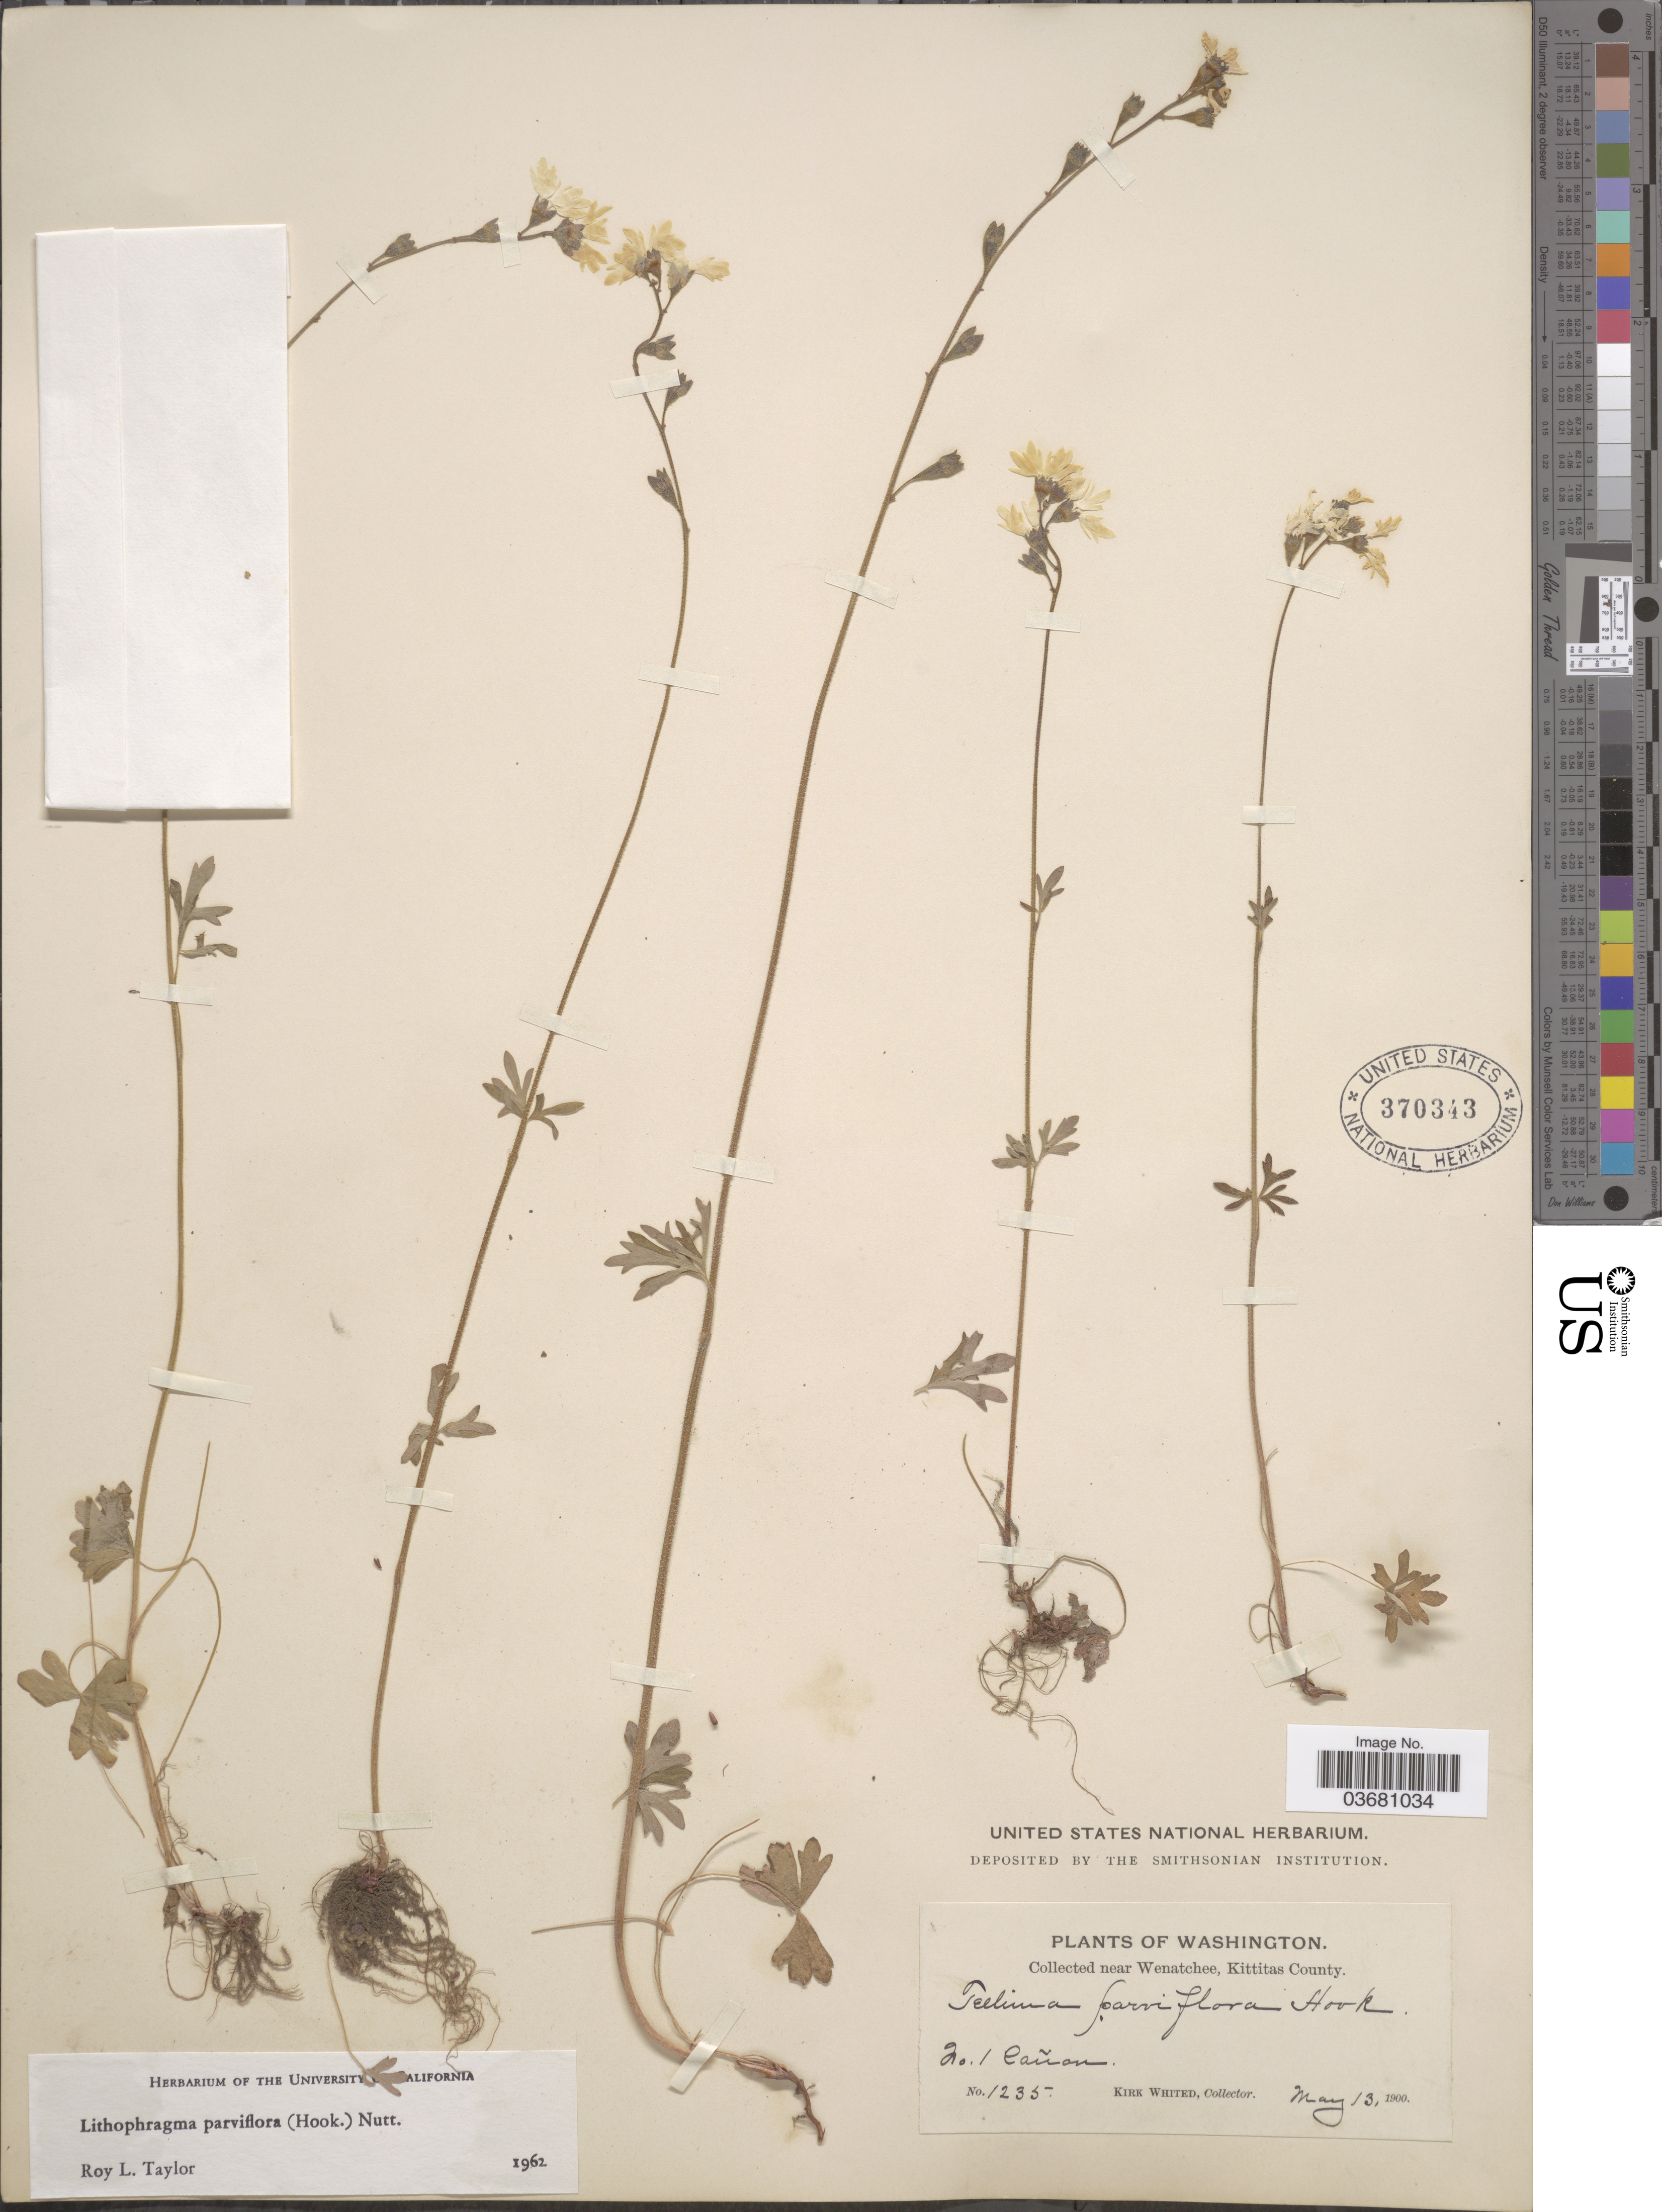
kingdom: Plantae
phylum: Tracheophyta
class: Magnoliopsida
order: Saxifragales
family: Saxifragaceae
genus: Lithophragma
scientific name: Lithophragma parviflorum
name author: (Hook.) Nutt.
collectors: K. Whited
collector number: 1235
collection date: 1900-05-13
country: United States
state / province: Washington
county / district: Kittitas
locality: Near Wenatchee, Kittitas County. No. 1 Cañon.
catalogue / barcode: US 370343